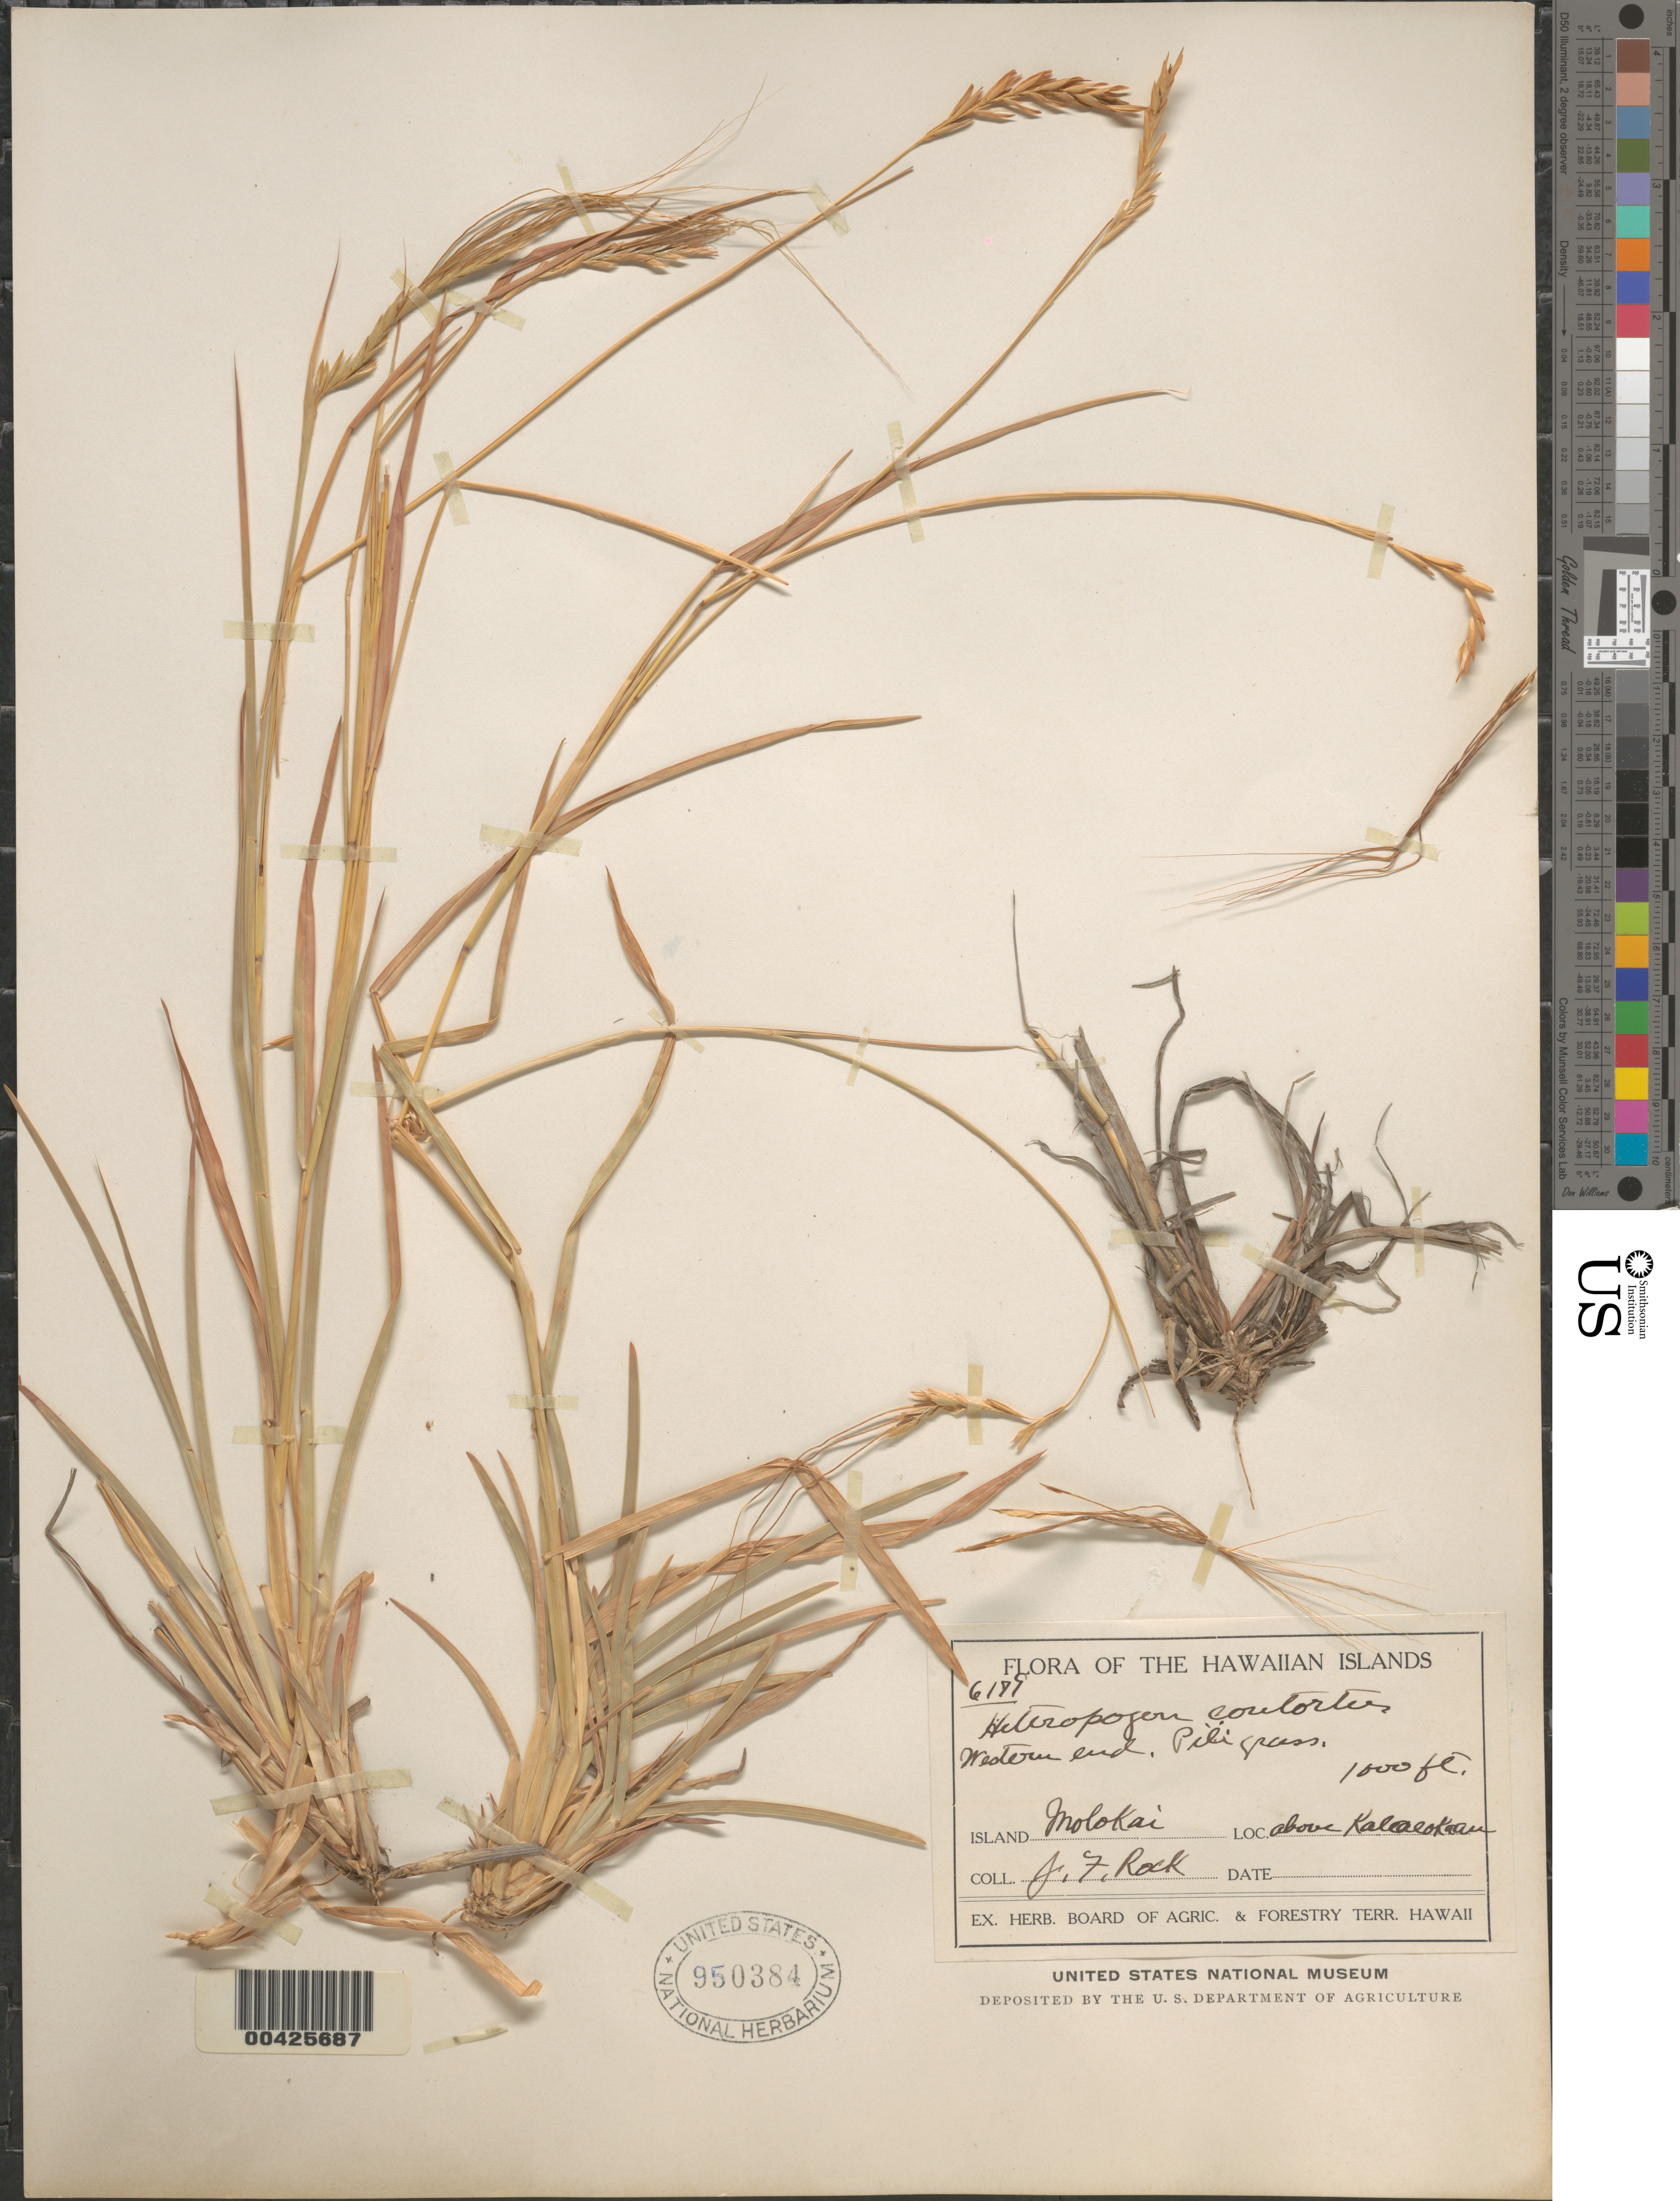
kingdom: Plantae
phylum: Tracheophyta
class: Liliopsida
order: Poales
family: Poaceae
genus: Heteropogon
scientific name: Heteropogon contortus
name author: (L.) P. Beauv. ex Roem. & Schult.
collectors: J. F. Rock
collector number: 6179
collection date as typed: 1900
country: United States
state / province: Hawaii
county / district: Maui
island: Moloka'i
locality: Molokai, western end, above Kaleaeokaau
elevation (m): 305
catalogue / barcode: US 950384